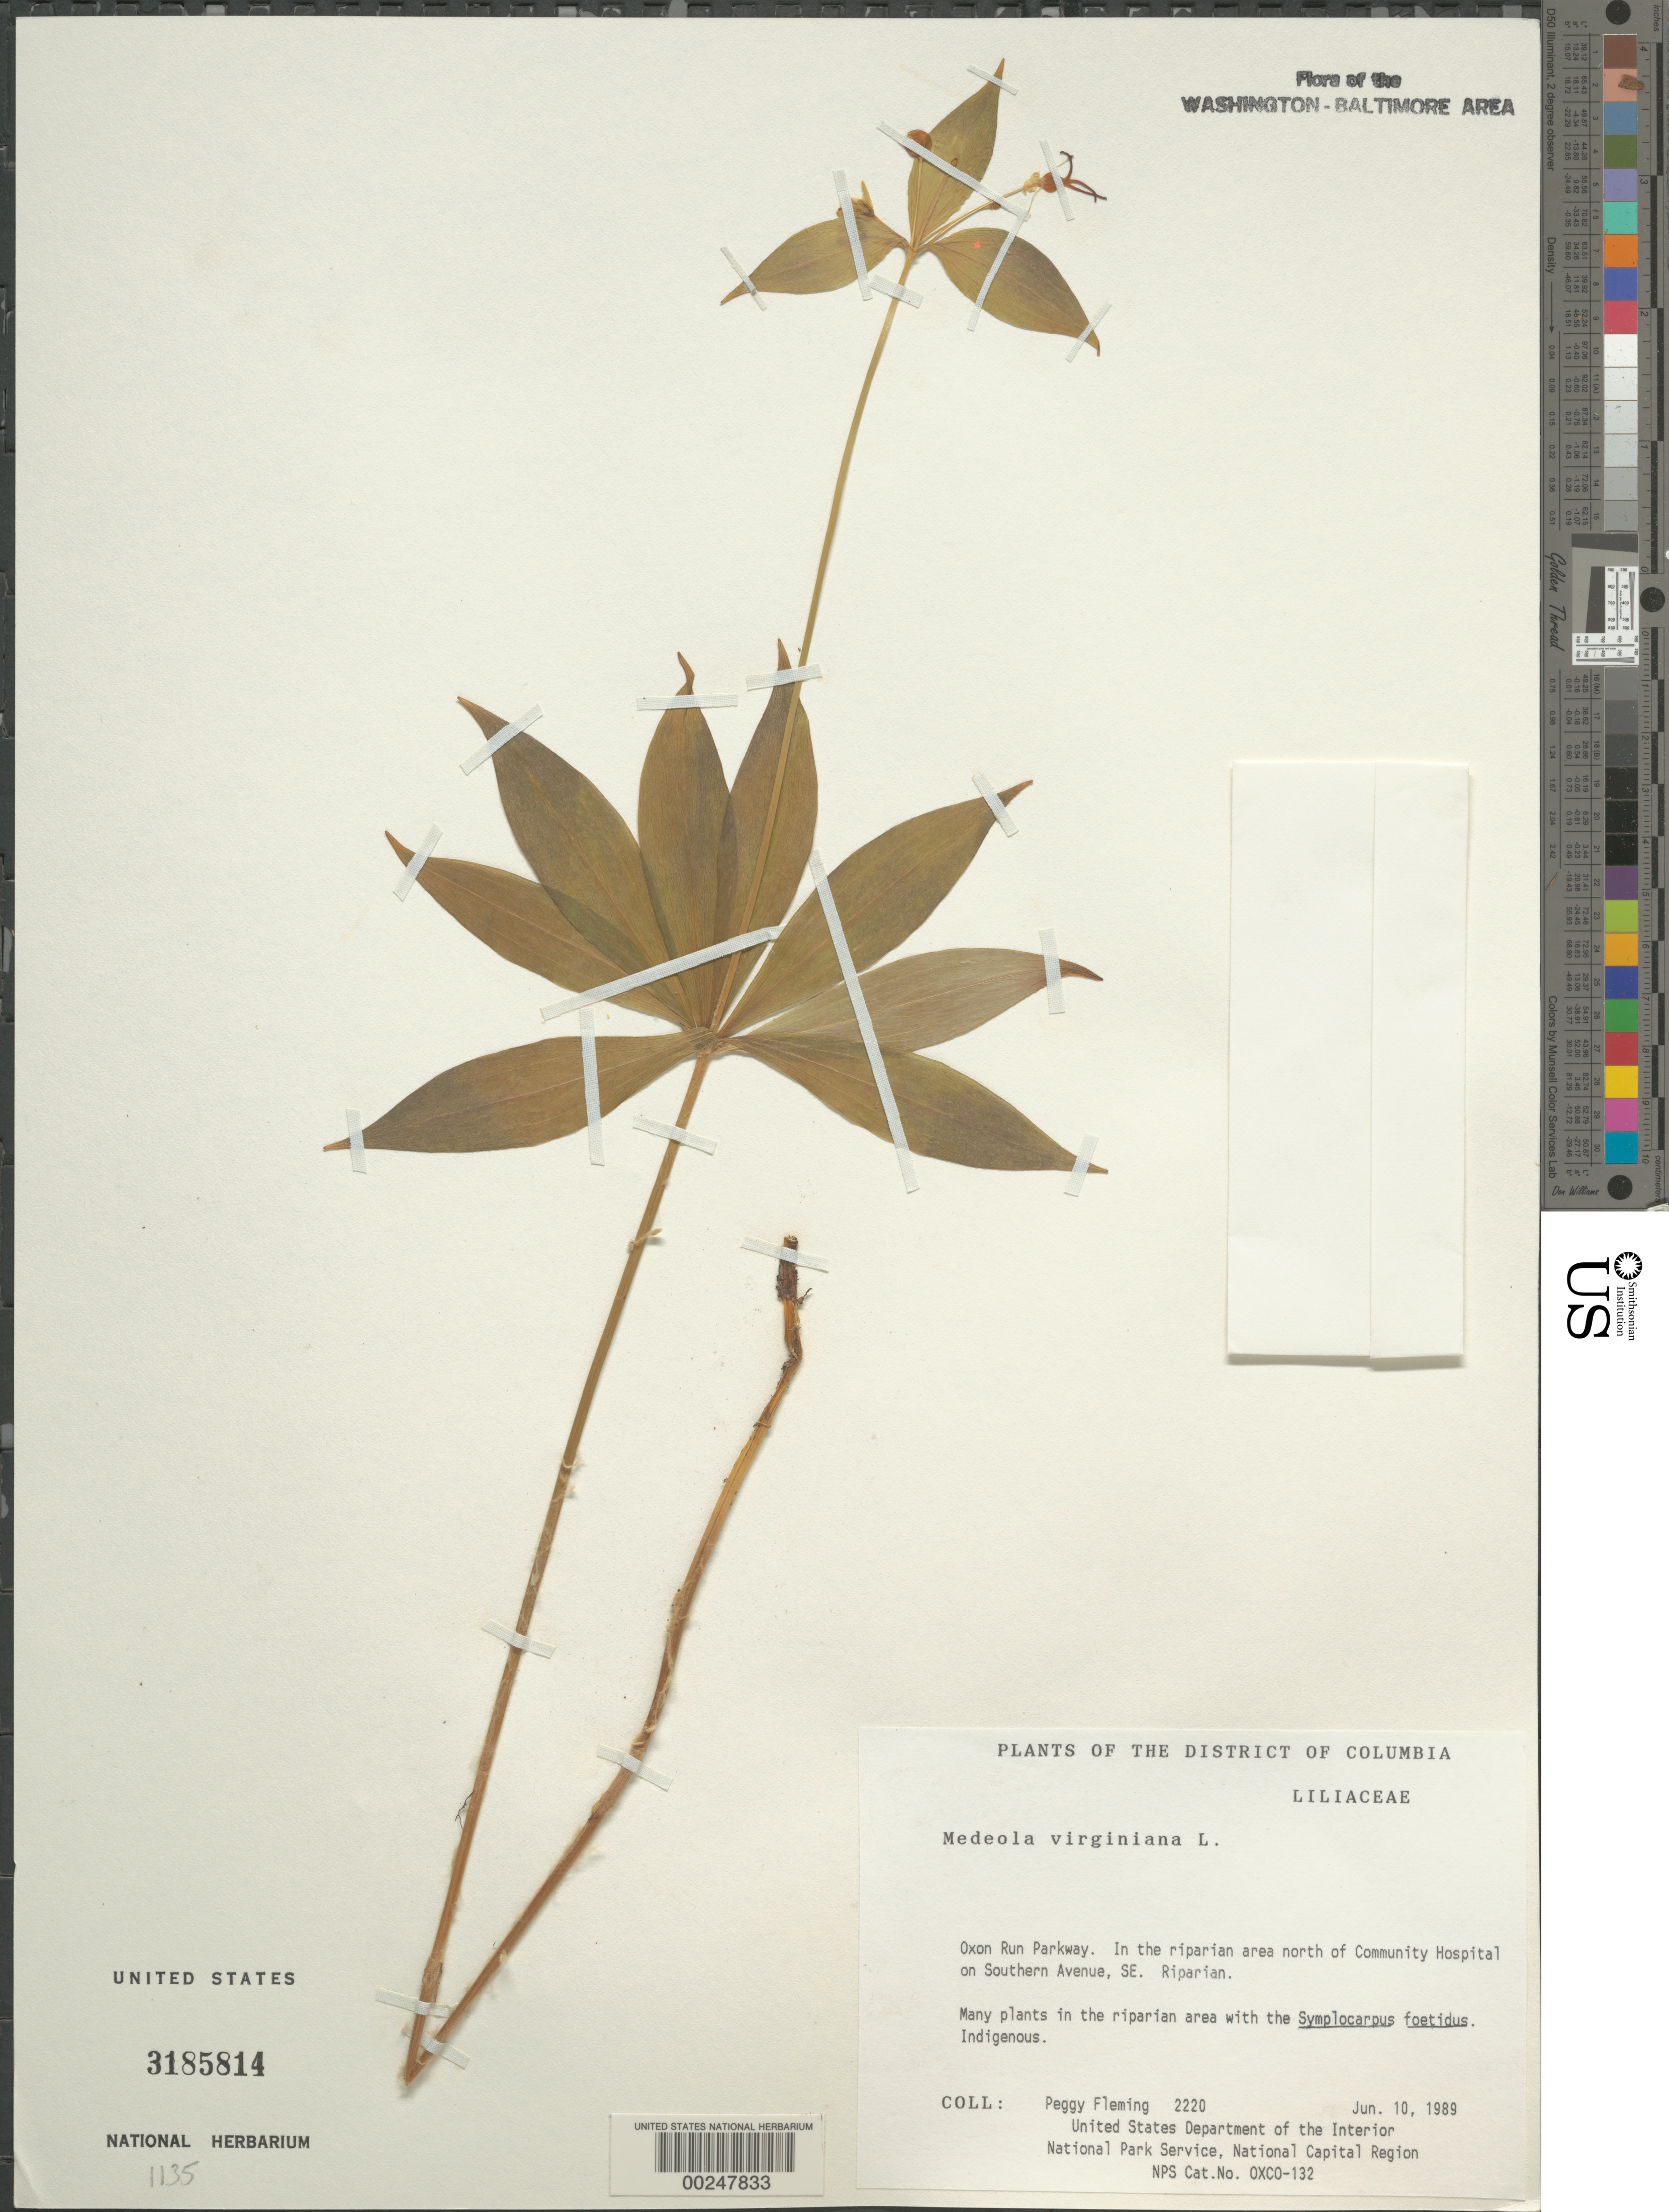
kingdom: Plantae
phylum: Tracheophyta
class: Liliopsida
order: Liliales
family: Liliaceae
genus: Medeola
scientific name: Medeola virginiana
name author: (L.) Desf.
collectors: P. Fleming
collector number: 2220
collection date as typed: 10 Jun 1989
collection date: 1989-06-10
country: United States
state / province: District of Columbia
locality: Oxon Run Parkway, N of Community Hospital on Southern Ave, SE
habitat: Riparian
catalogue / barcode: US 3185814